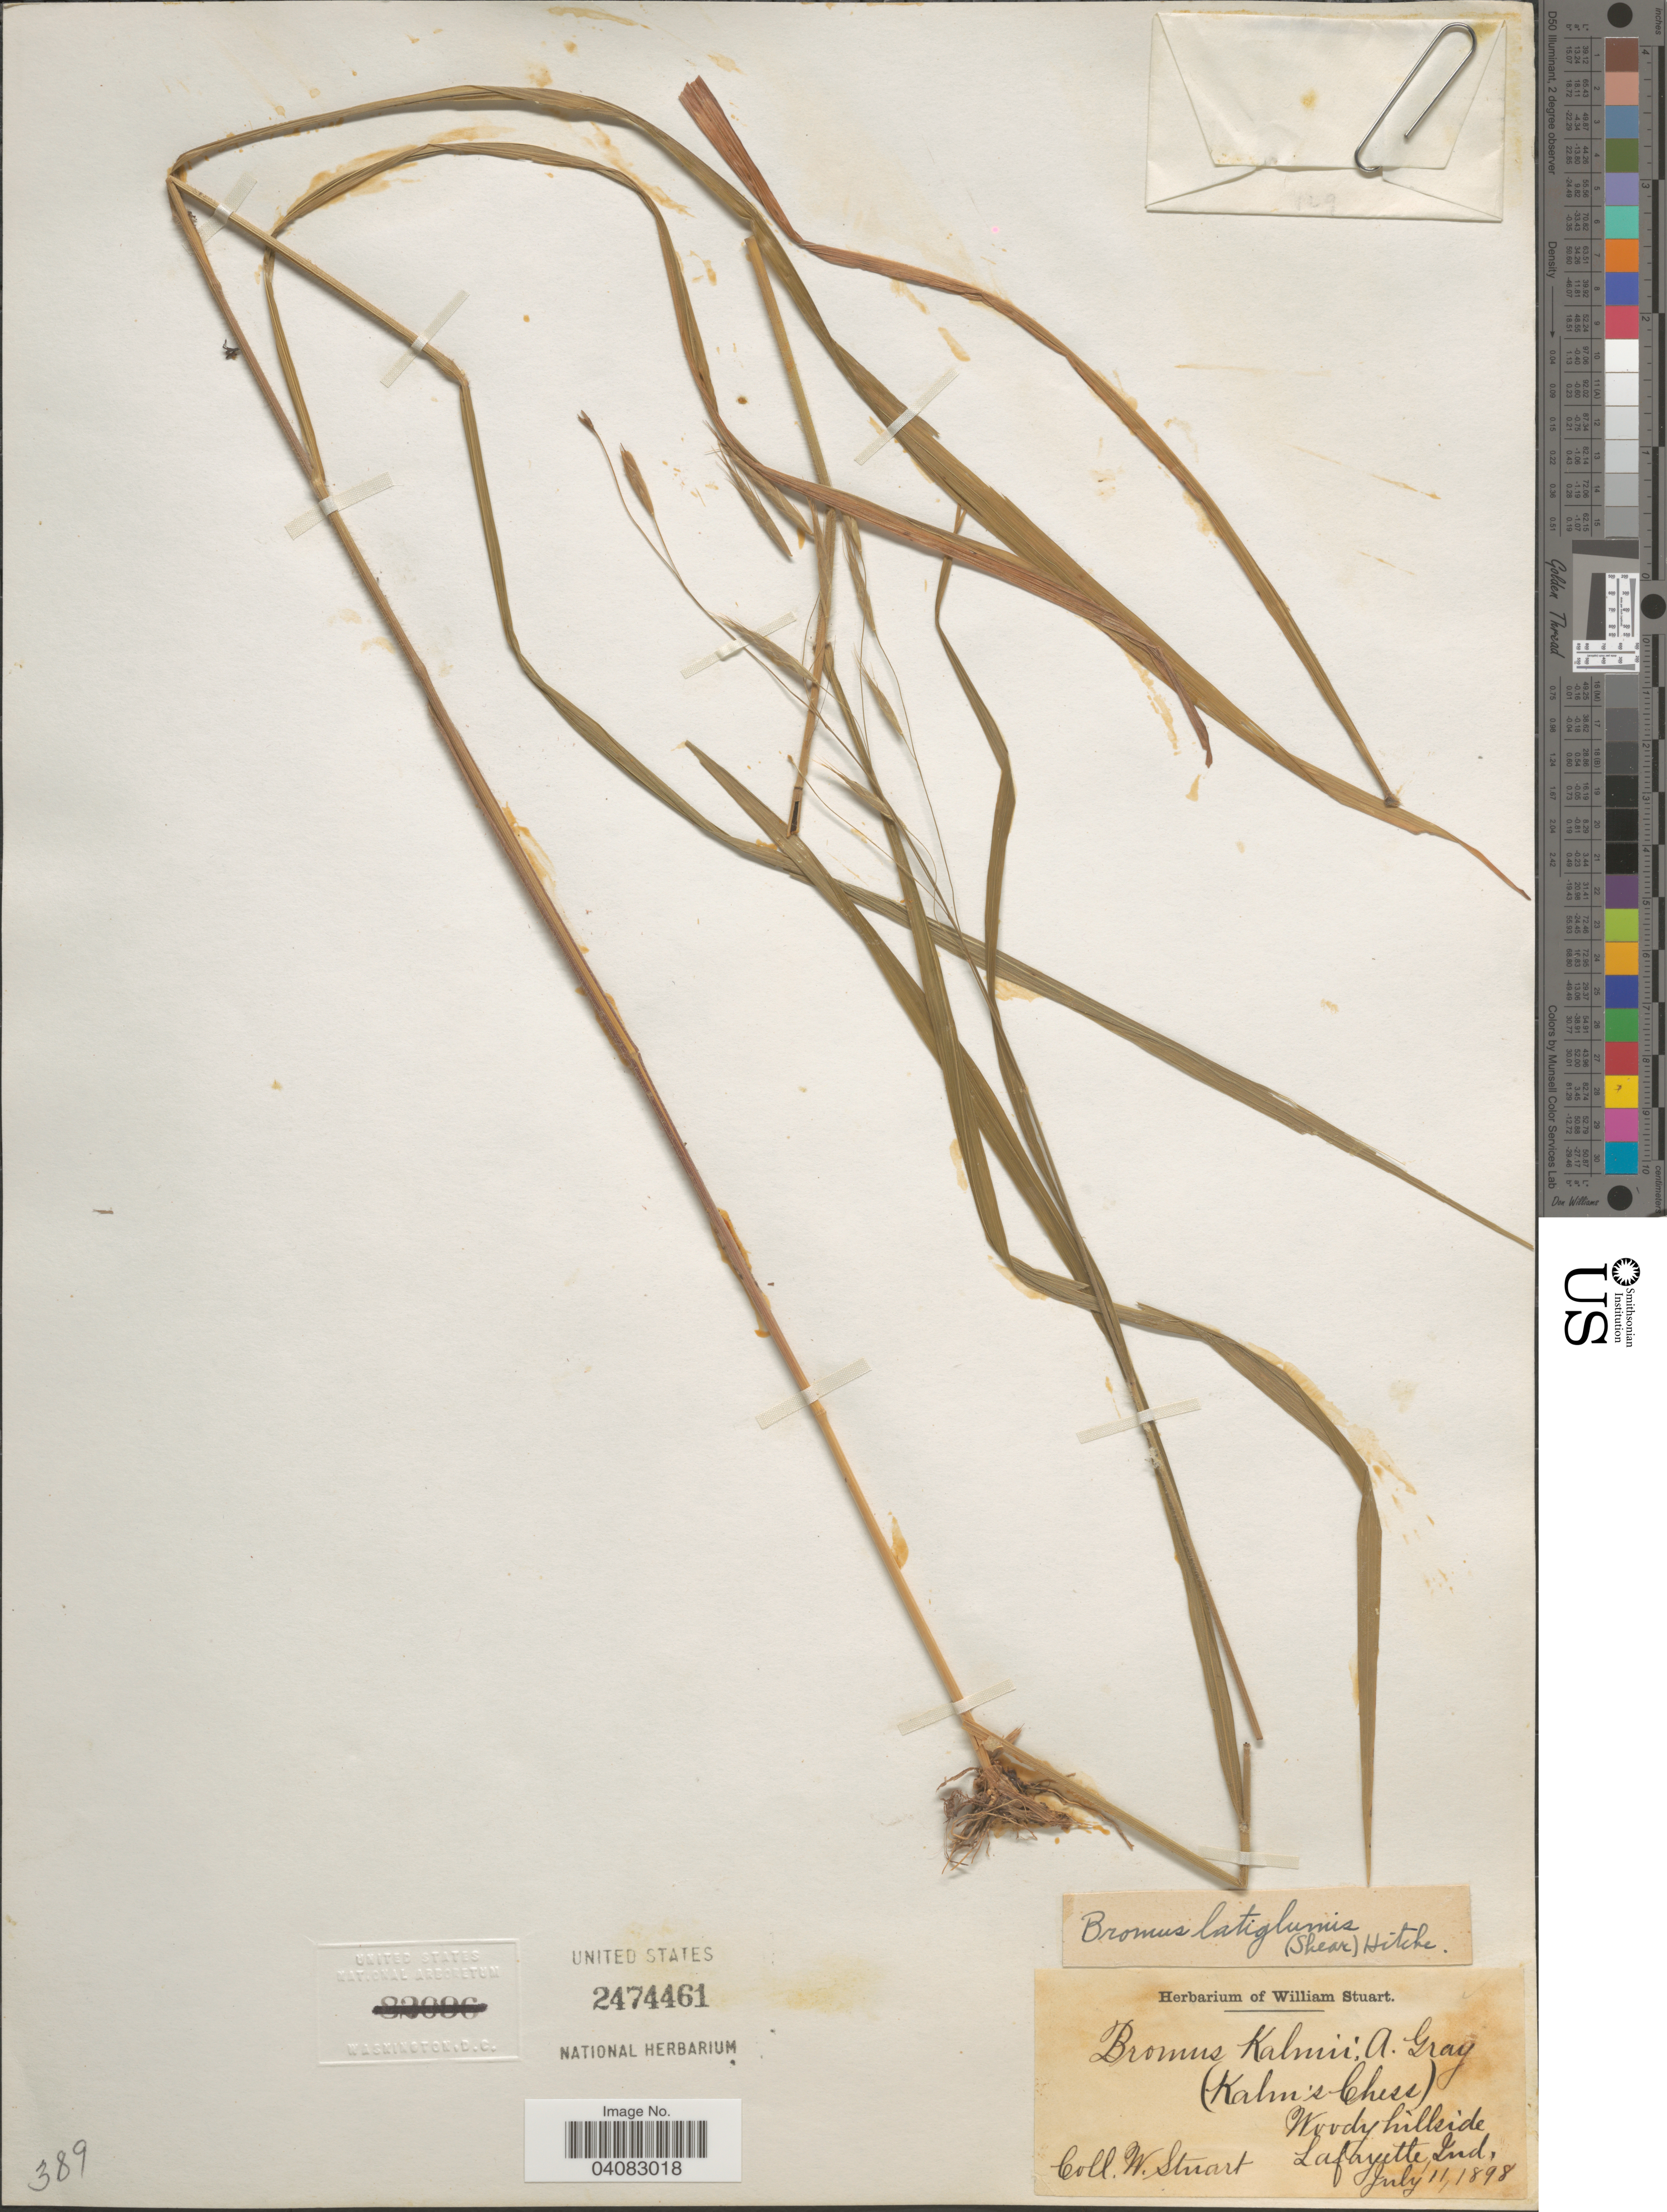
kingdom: Plantae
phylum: Tracheophyta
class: Liliopsida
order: Poales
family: Poaceae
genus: Bromus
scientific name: Bromus latiglumis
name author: (Scribn. ex Shear) Hitchc.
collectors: W. Stuart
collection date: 1898-07-11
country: United States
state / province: Indiana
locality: Woody hillside. Lafayette.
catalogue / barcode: US 2474461